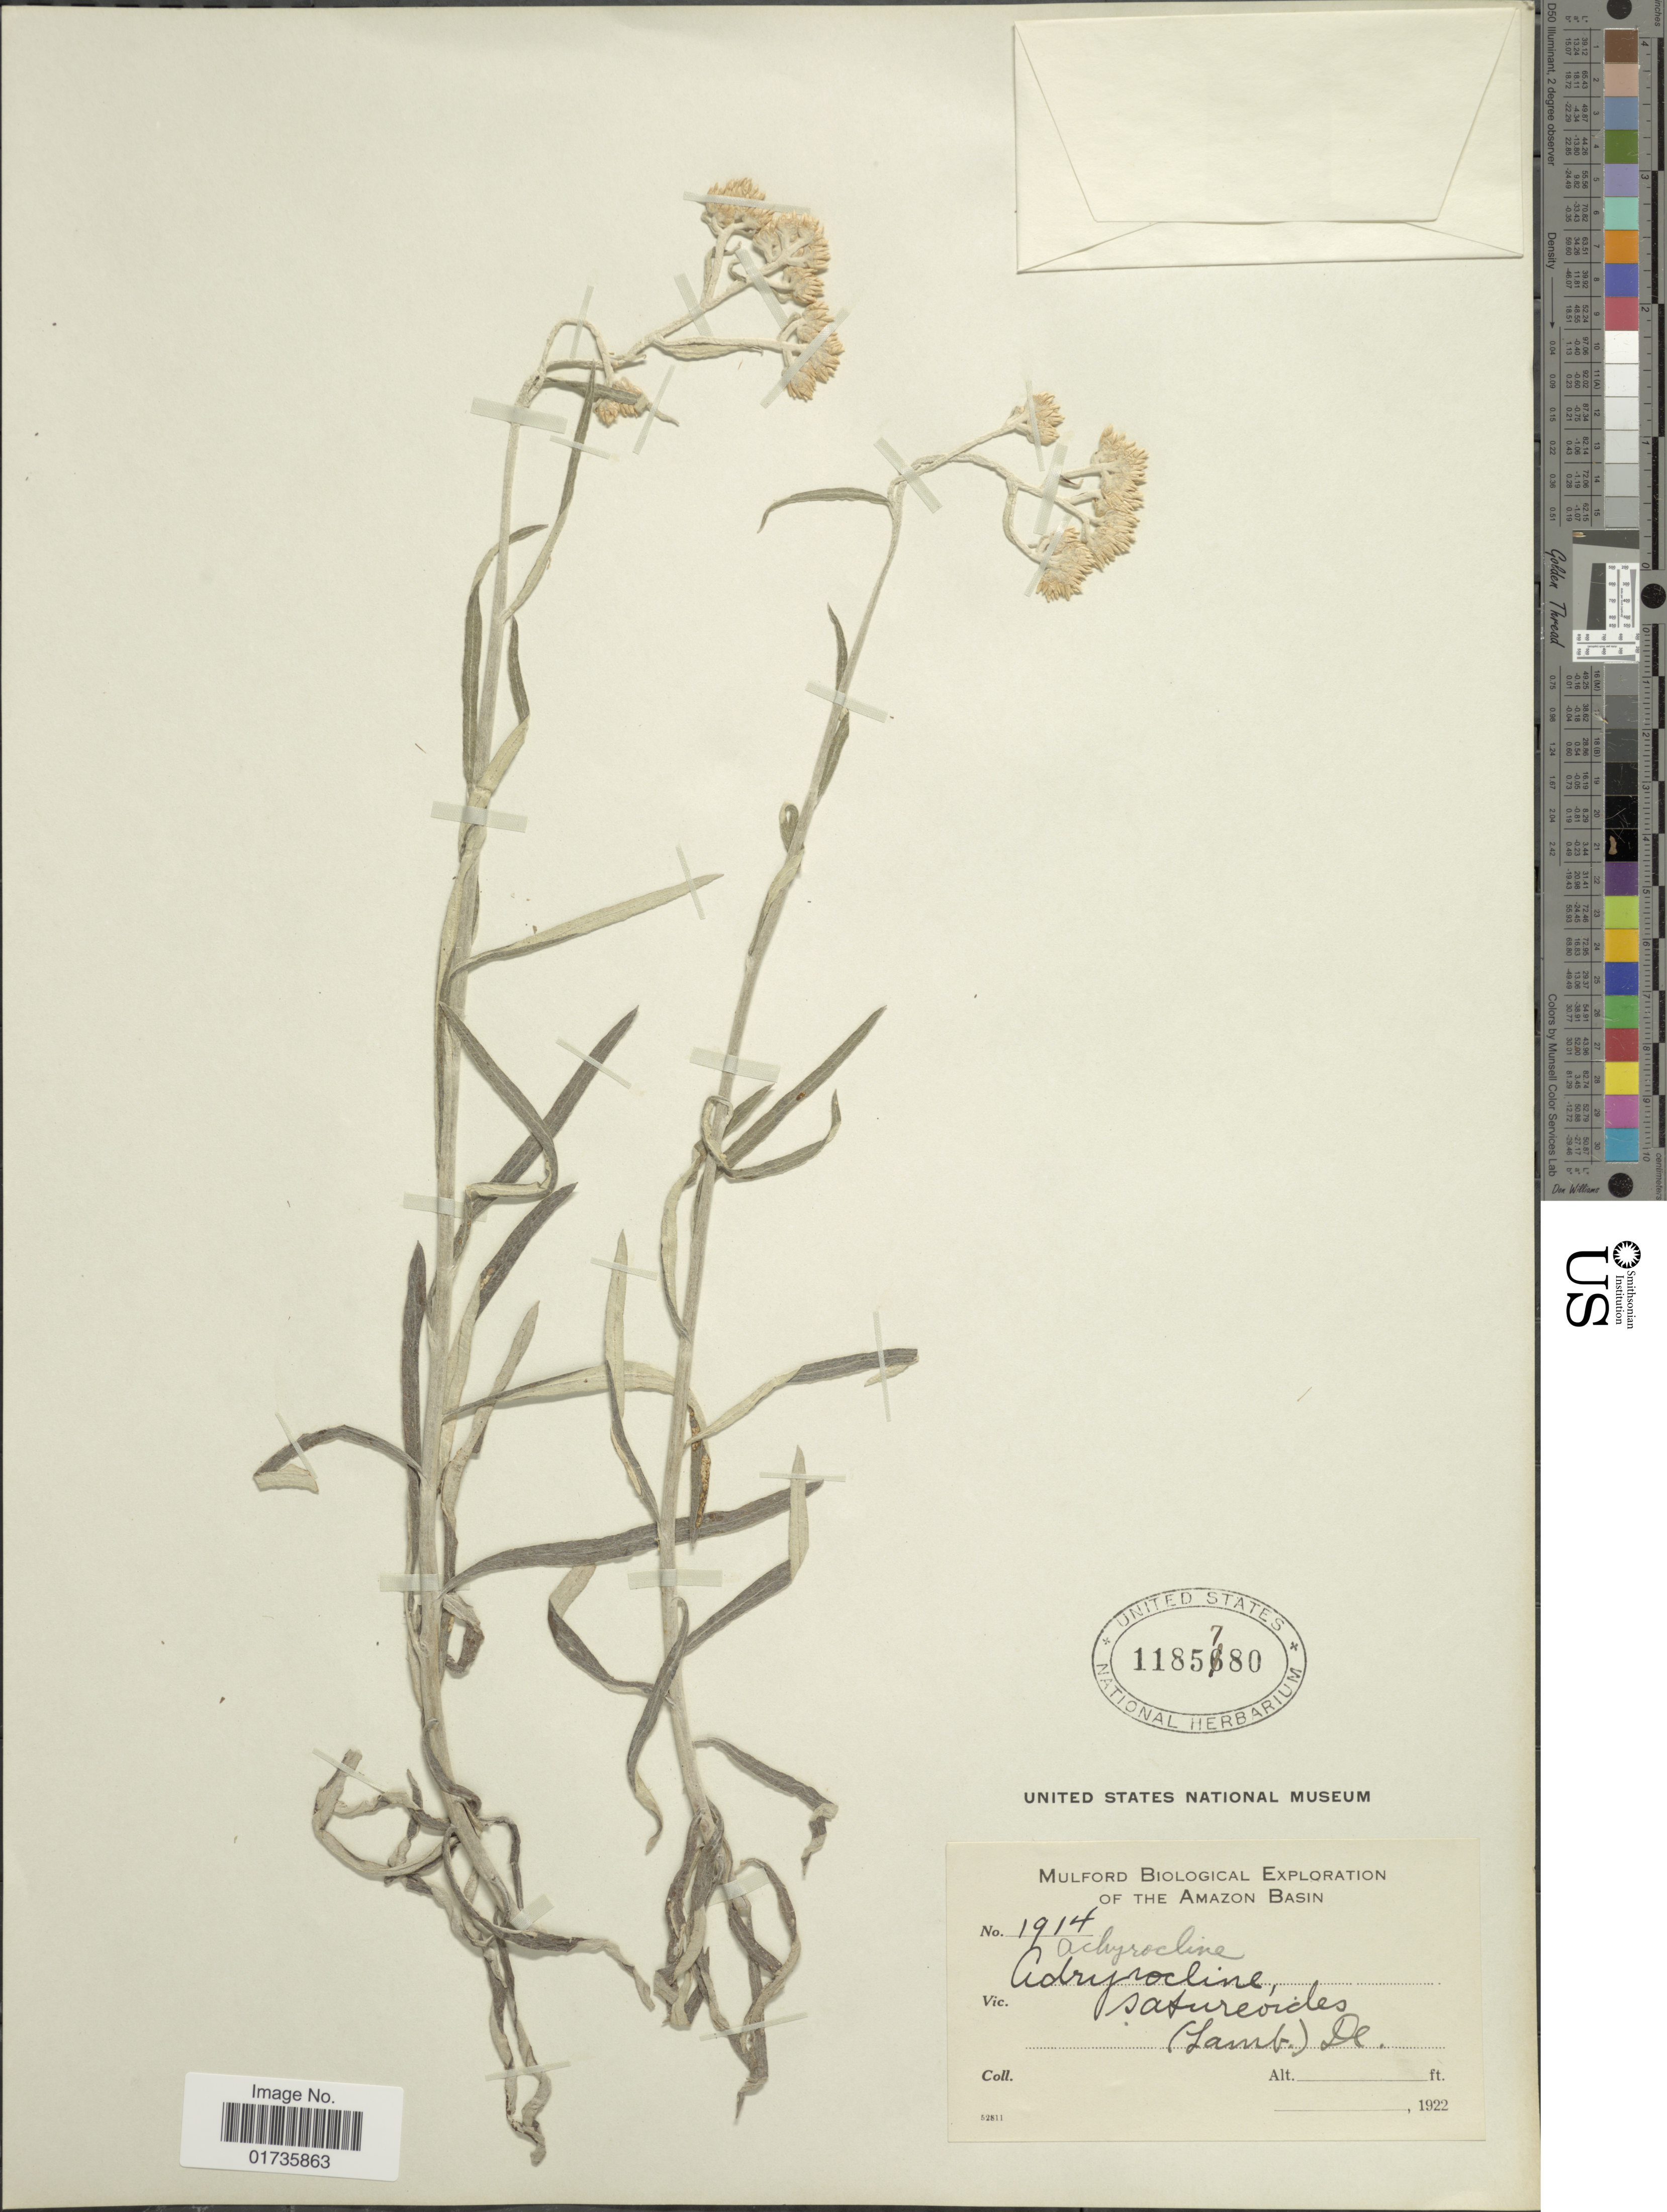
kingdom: Plantae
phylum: Tracheophyta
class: Magnoliopsida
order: Asterales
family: Asteraceae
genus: Achyrocline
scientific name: Achyrocline satureioides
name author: (Lam.) DC.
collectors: Mulford Biological Exploration of the Amazon Basin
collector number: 1914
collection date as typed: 1922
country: Bolivia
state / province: La Paz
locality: Amazon Basin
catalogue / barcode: US 1185780